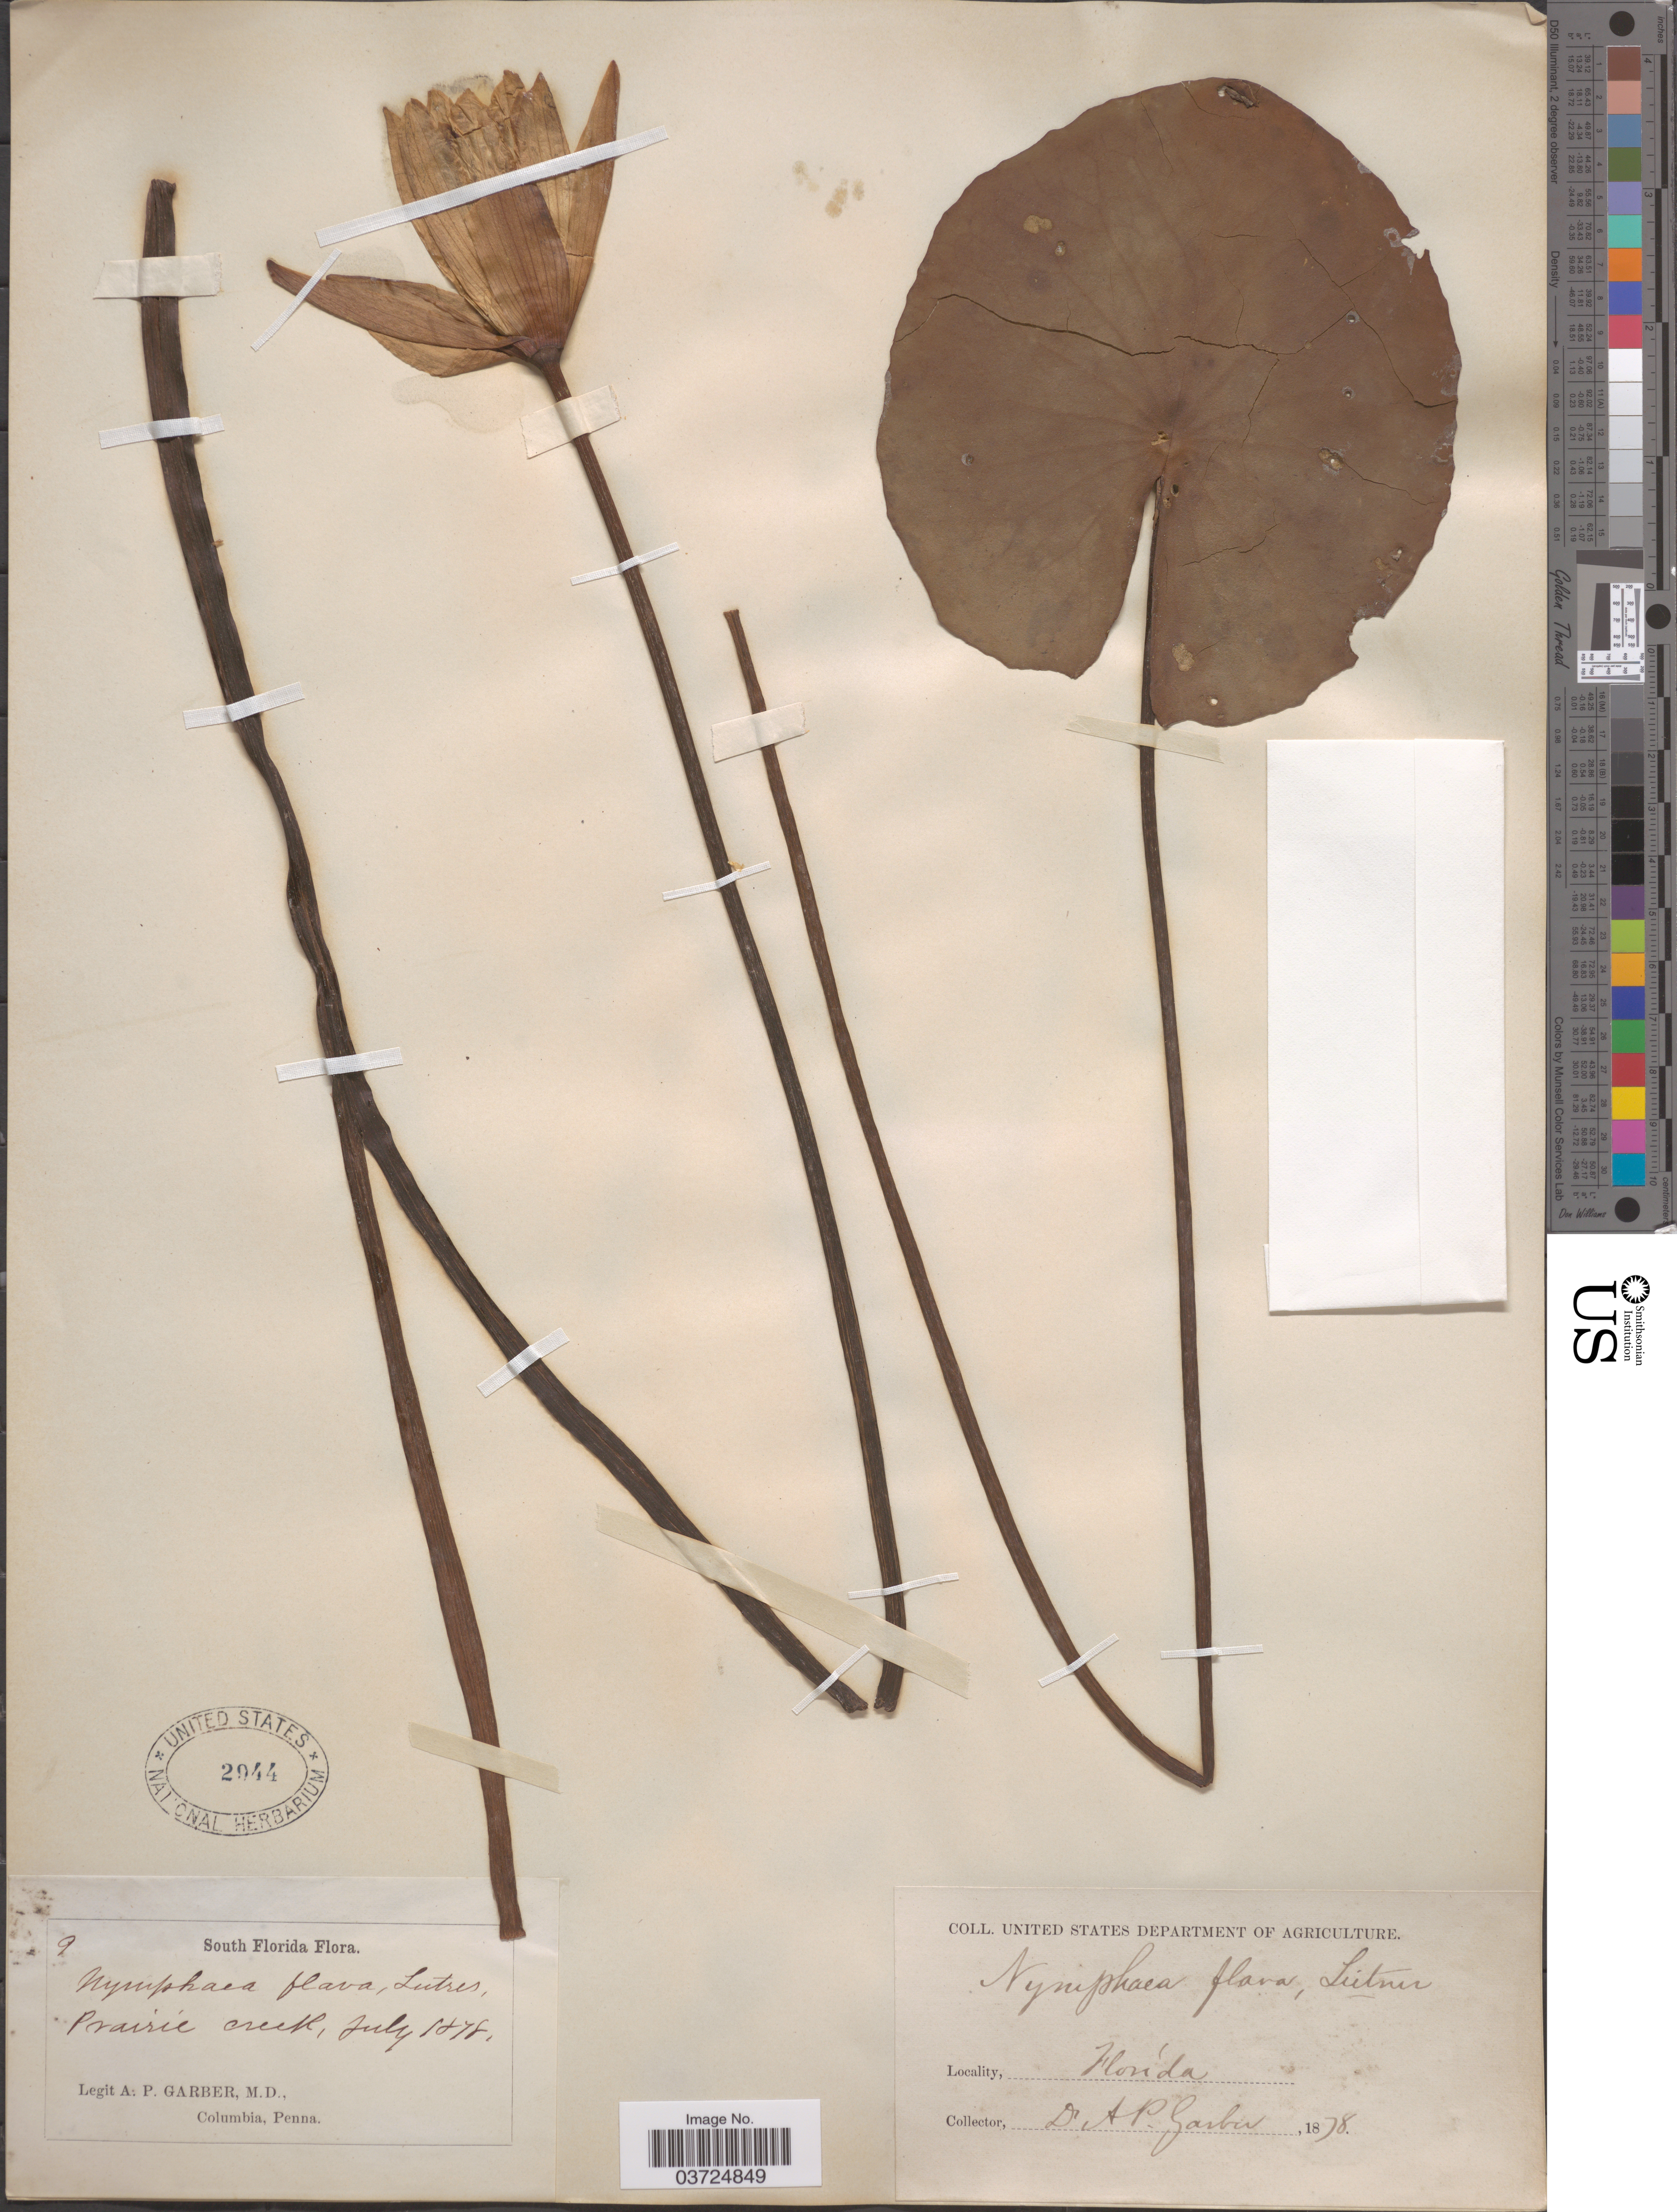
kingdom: Plantae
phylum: Tracheophyta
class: Magnoliopsida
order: Nymphaeales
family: Nymphaeaceae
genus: Nymphaea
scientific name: Nymphaea flava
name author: Leitn.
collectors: A. P. Garber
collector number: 9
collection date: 1878-07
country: United States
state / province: Florida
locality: South Florida. Prairie creek.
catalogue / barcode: US 2944